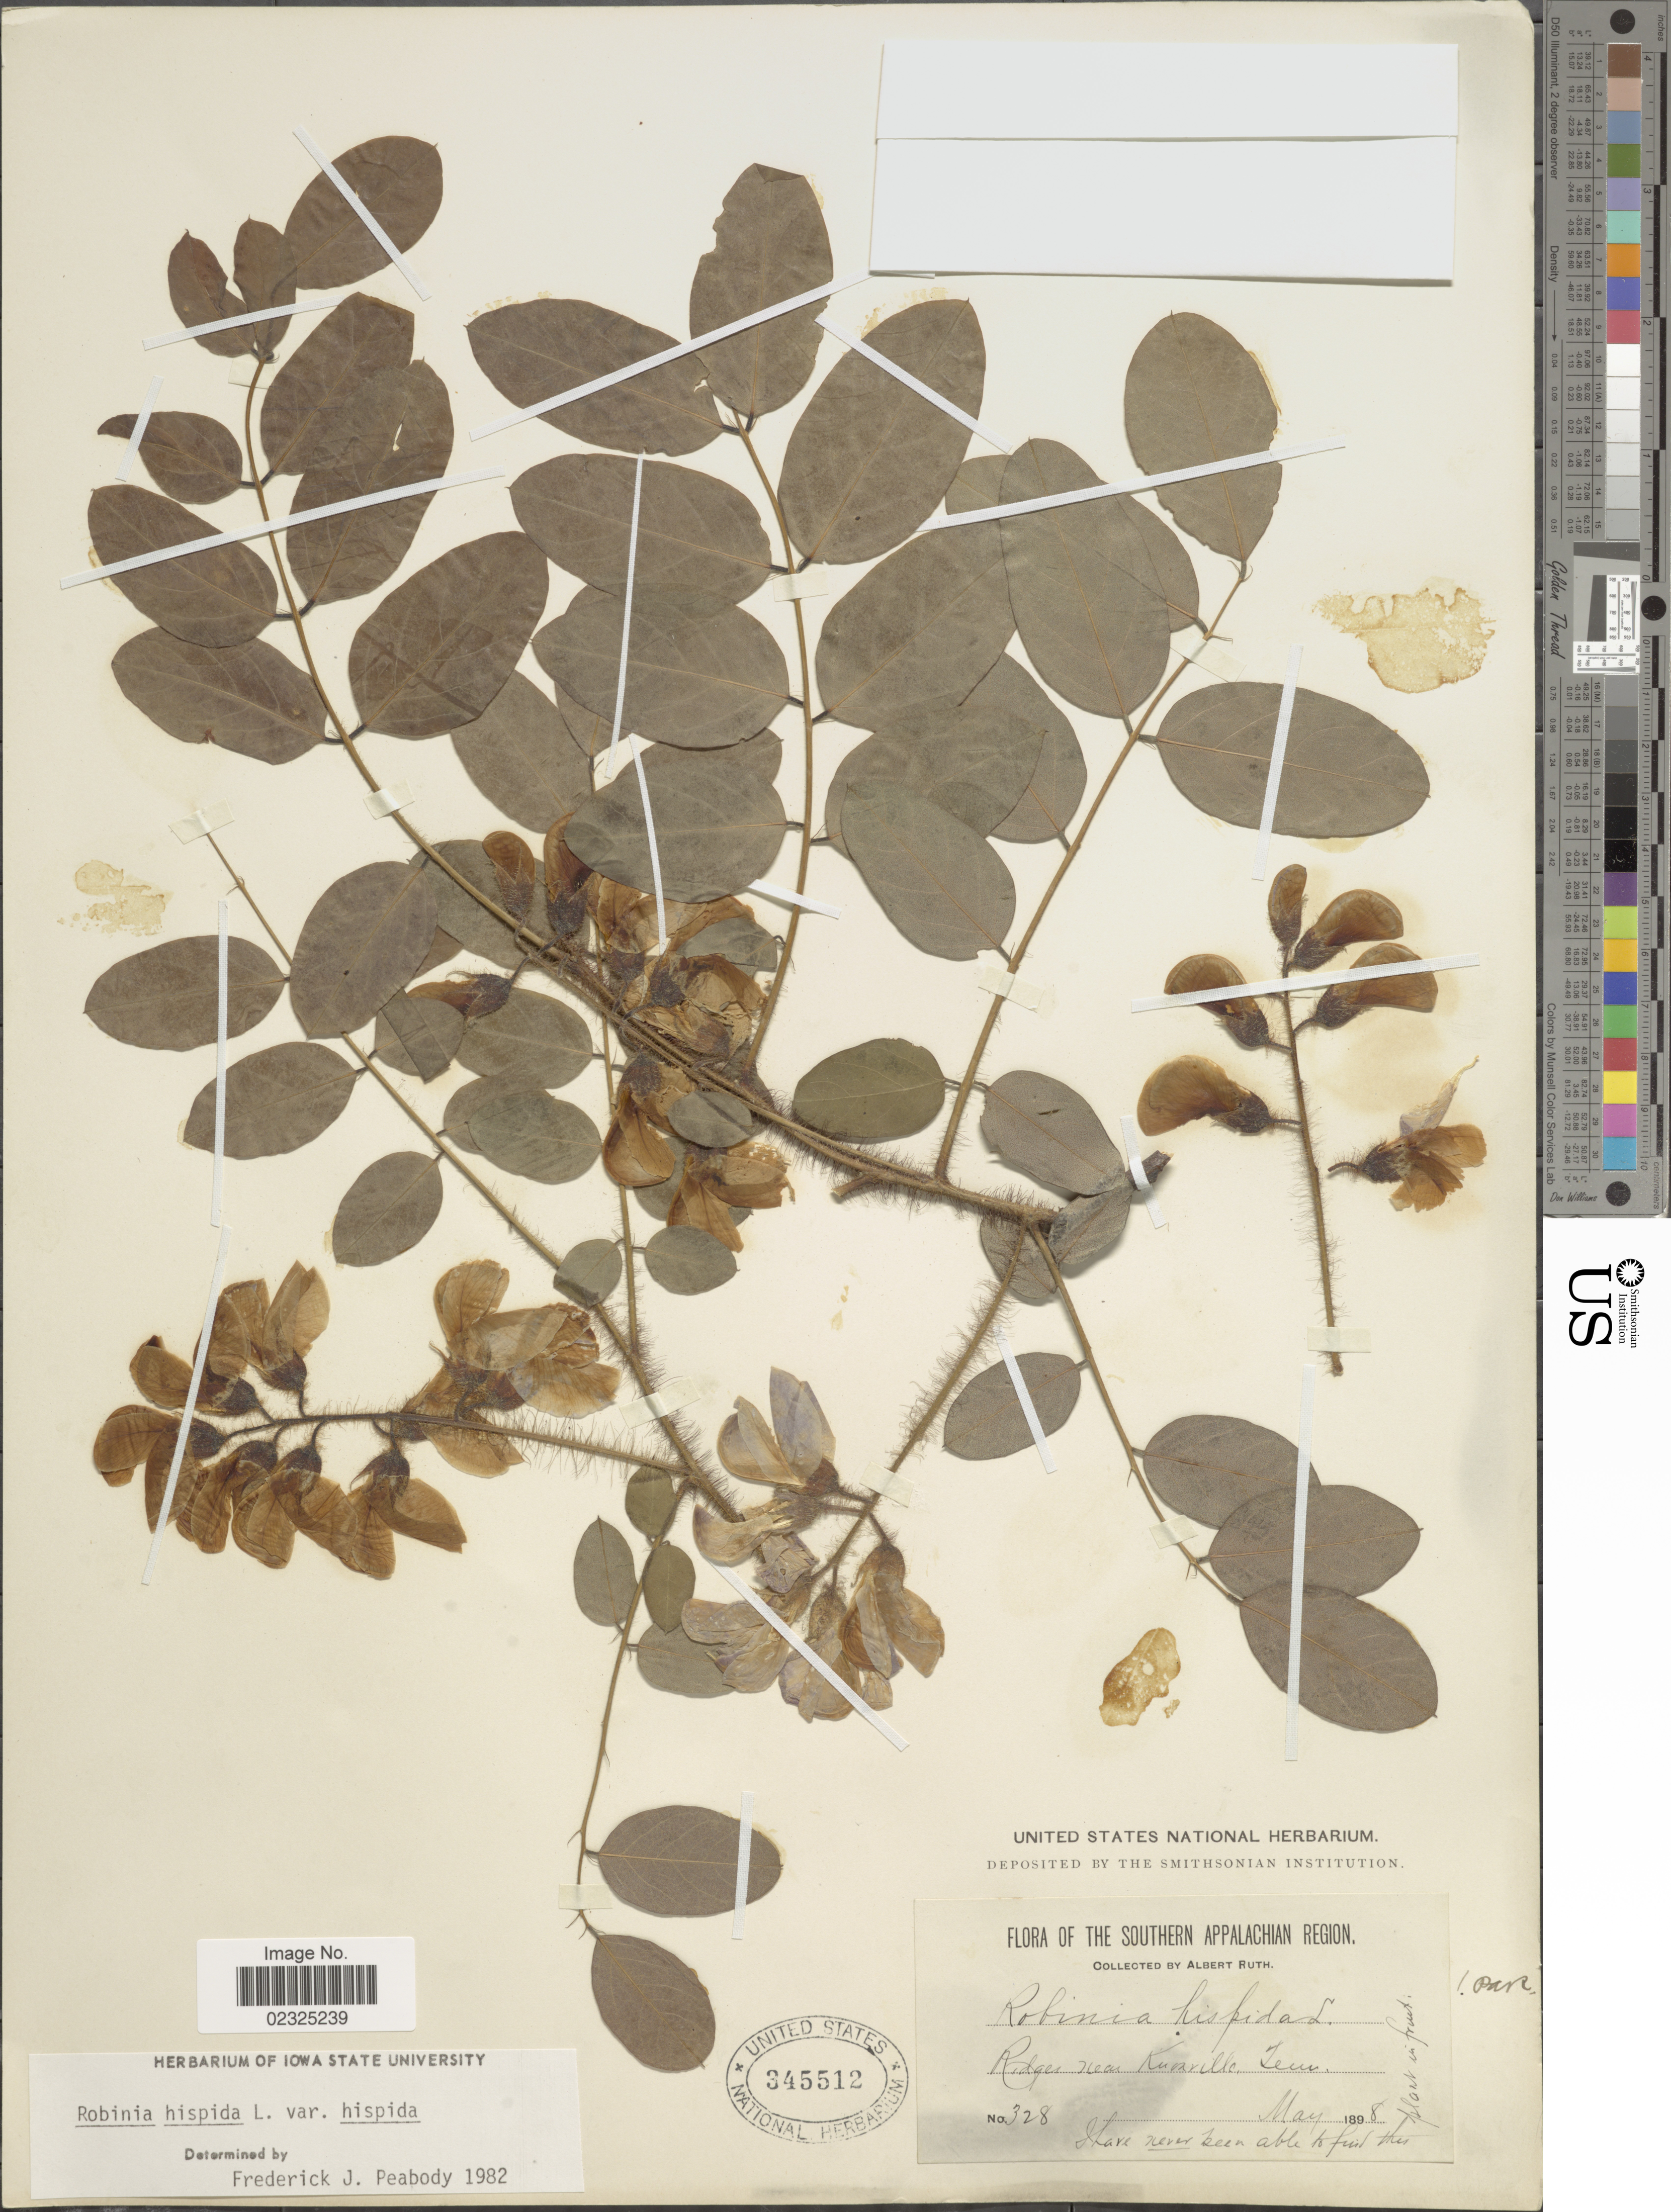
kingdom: Plantae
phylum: Tracheophyta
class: Magnoliopsida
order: Fabales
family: Fabaceae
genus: Robinia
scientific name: Robinia hispida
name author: L.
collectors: A. Ruth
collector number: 328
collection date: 1898-05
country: United States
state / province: Tennessee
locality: Southern Appalachian Region, Ridges near Knoxville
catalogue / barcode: US 345512